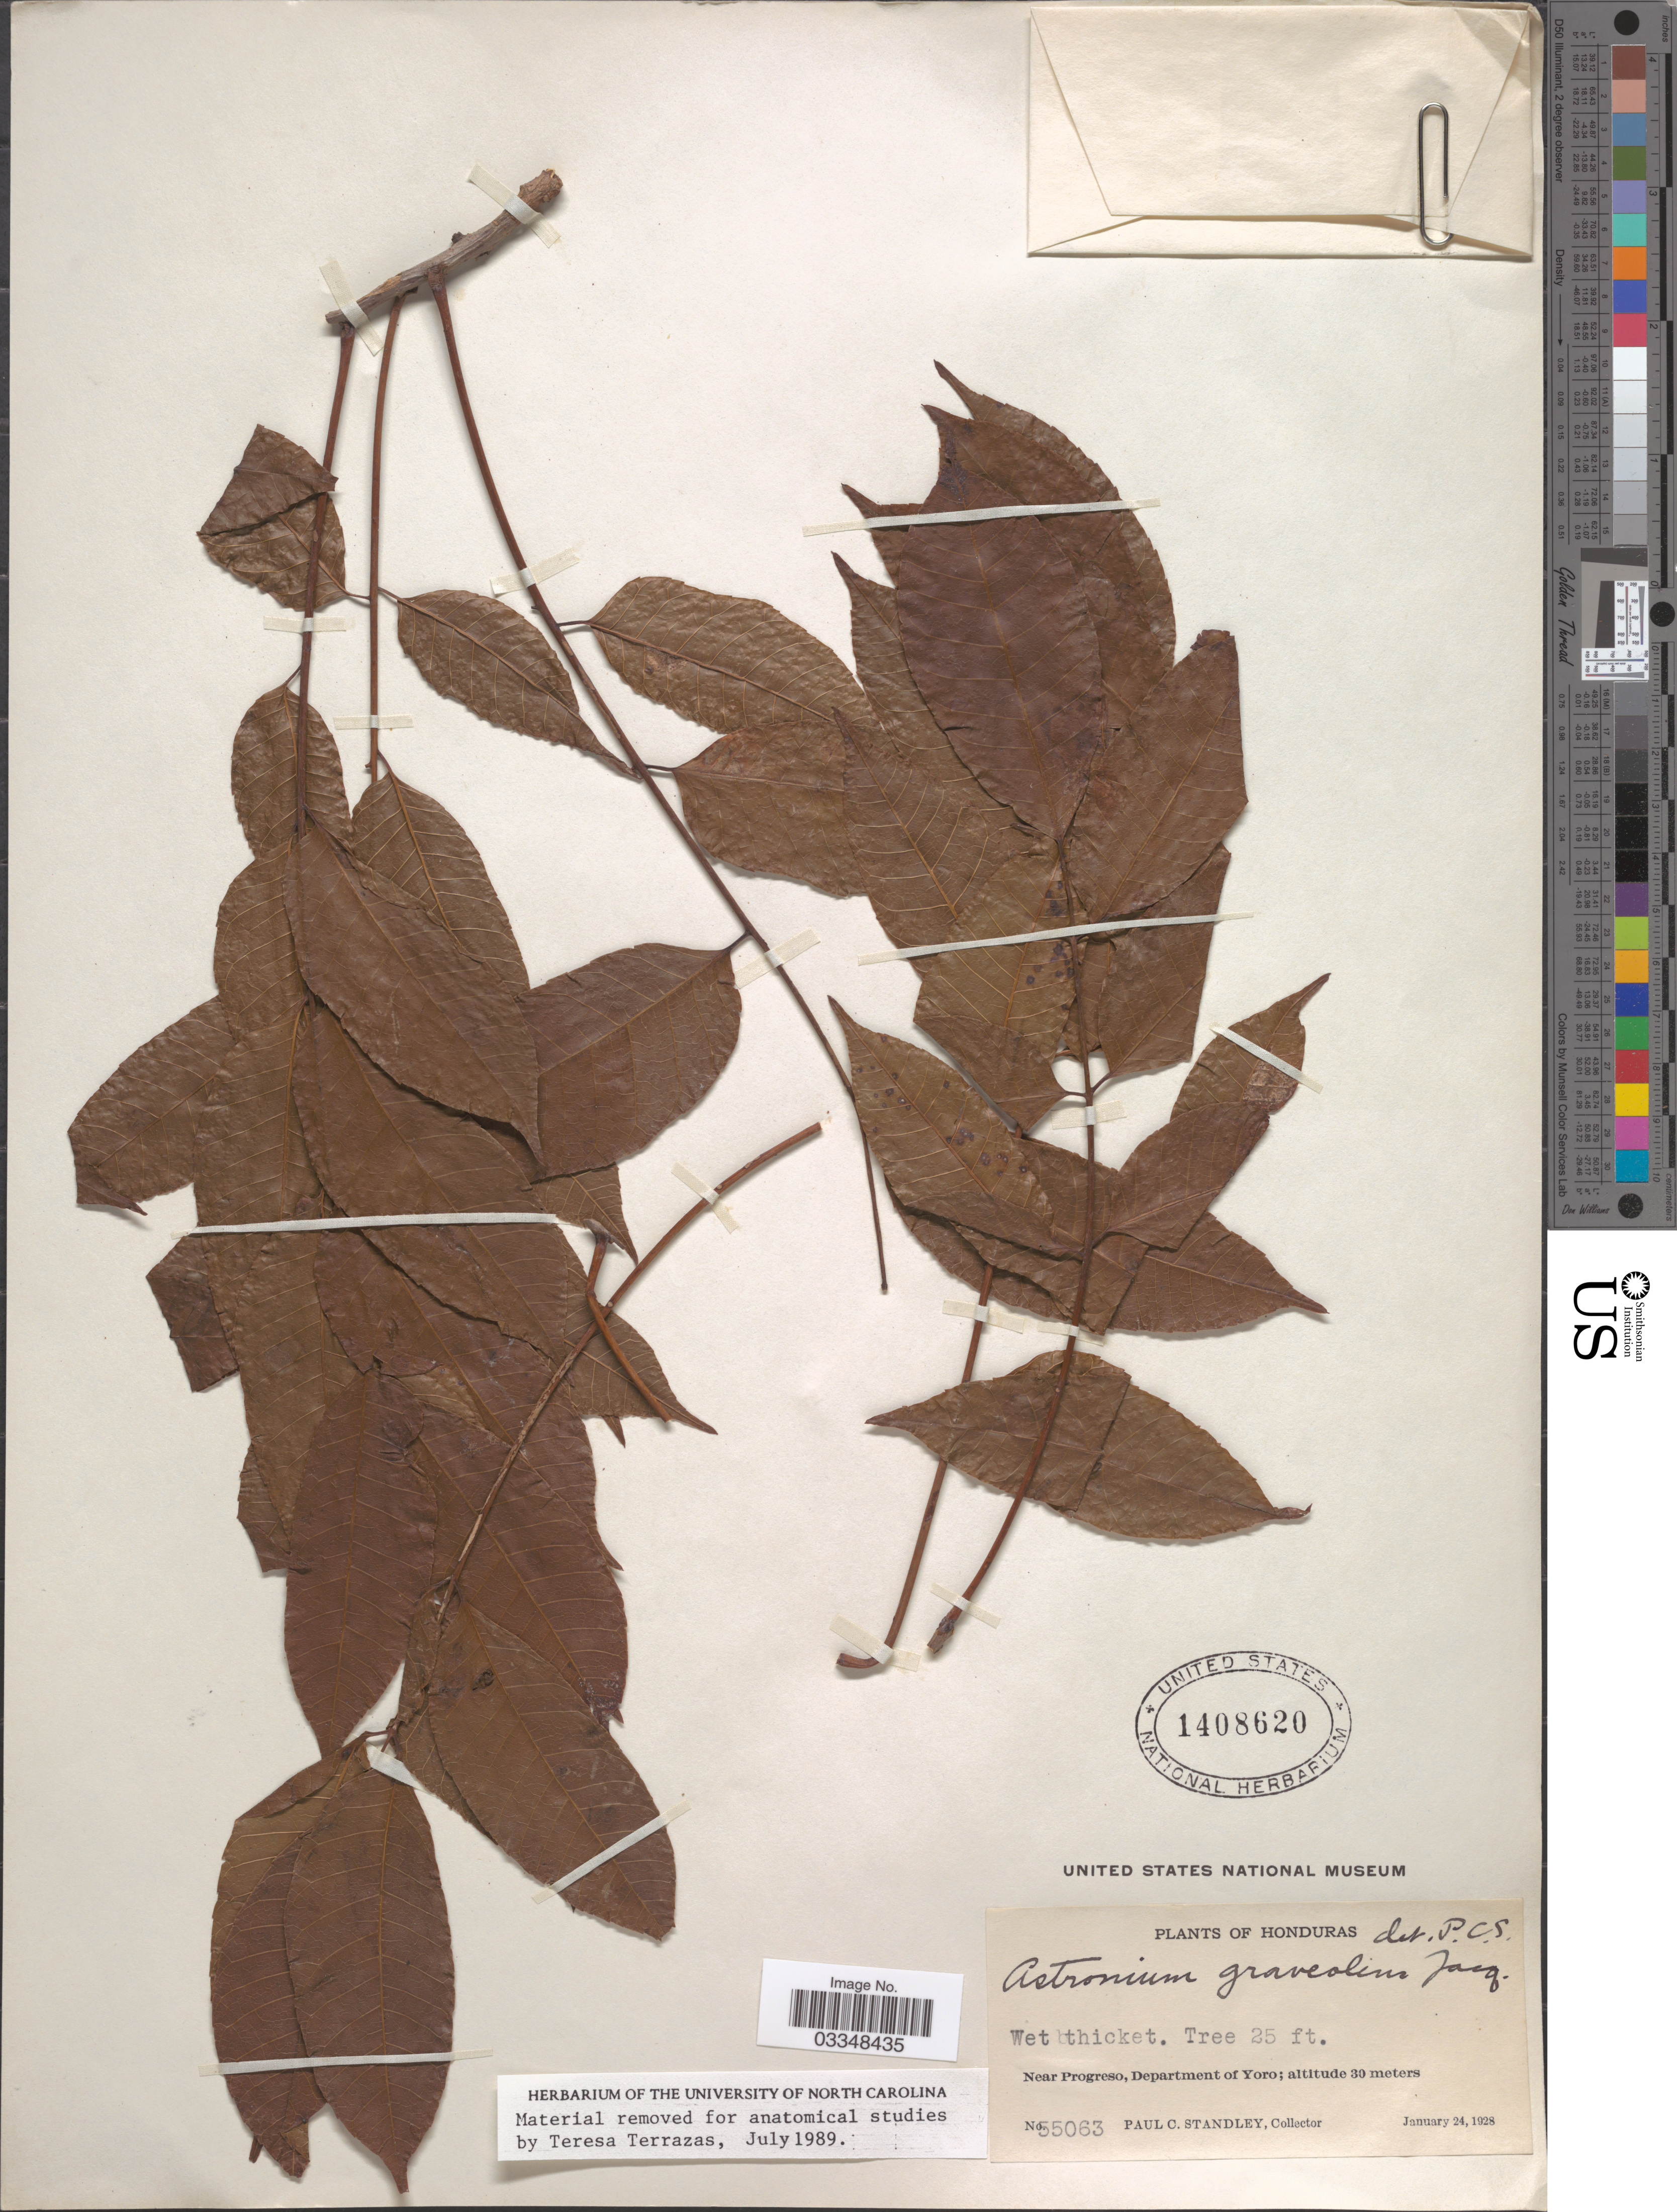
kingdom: Plantae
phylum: Tracheophyta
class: Magnoliopsida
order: Sapindales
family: Anacardiaceae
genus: Astronium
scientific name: Astronium graveolens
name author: Jacq.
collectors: P. C. Standley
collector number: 55063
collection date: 1928-01-24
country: Honduras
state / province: Yoro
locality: Near Progreso, Department of Yoro.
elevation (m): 30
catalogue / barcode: US 1408620